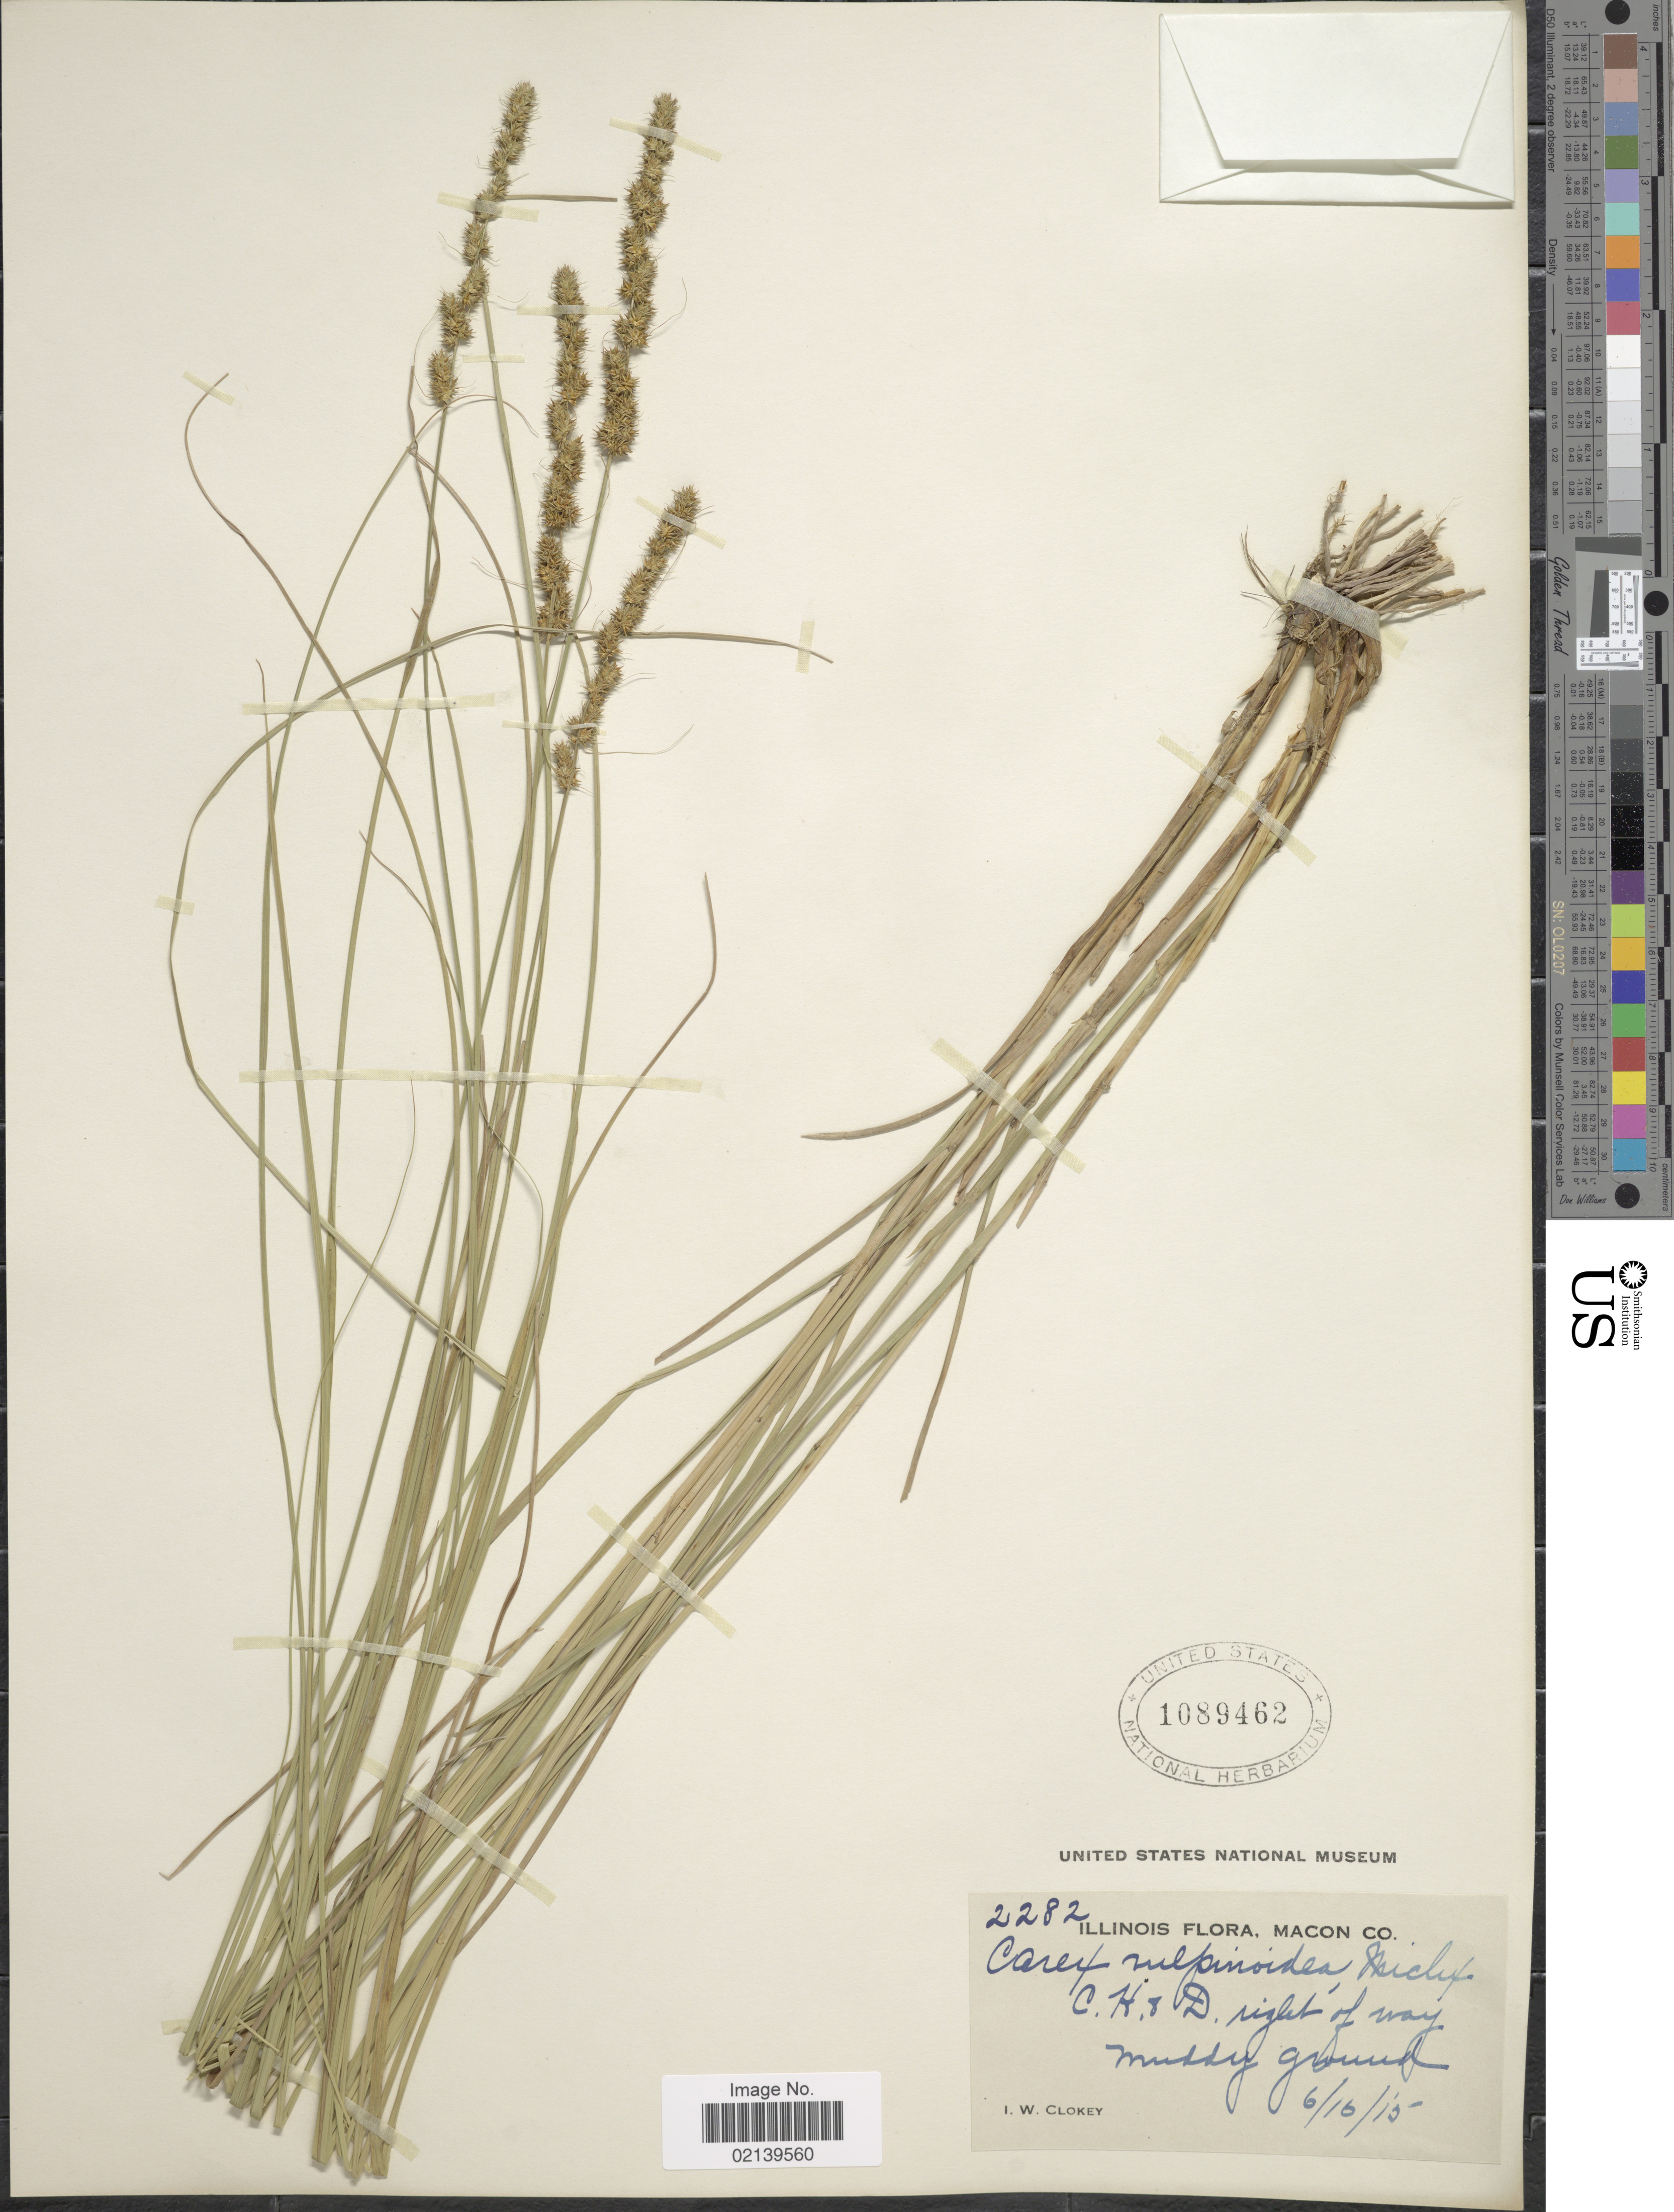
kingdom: Plantae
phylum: Tracheophyta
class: Liliopsida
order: Poales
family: Cyperaceae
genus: Carex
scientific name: Carex vulpinoidea Michx.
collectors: I. W. Clokey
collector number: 2282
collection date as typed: Transcribed d/m/y: 16/6/15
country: United States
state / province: Illinois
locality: Macon Co., C.H. & D. right of way muddy ground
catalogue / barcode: US 1089462